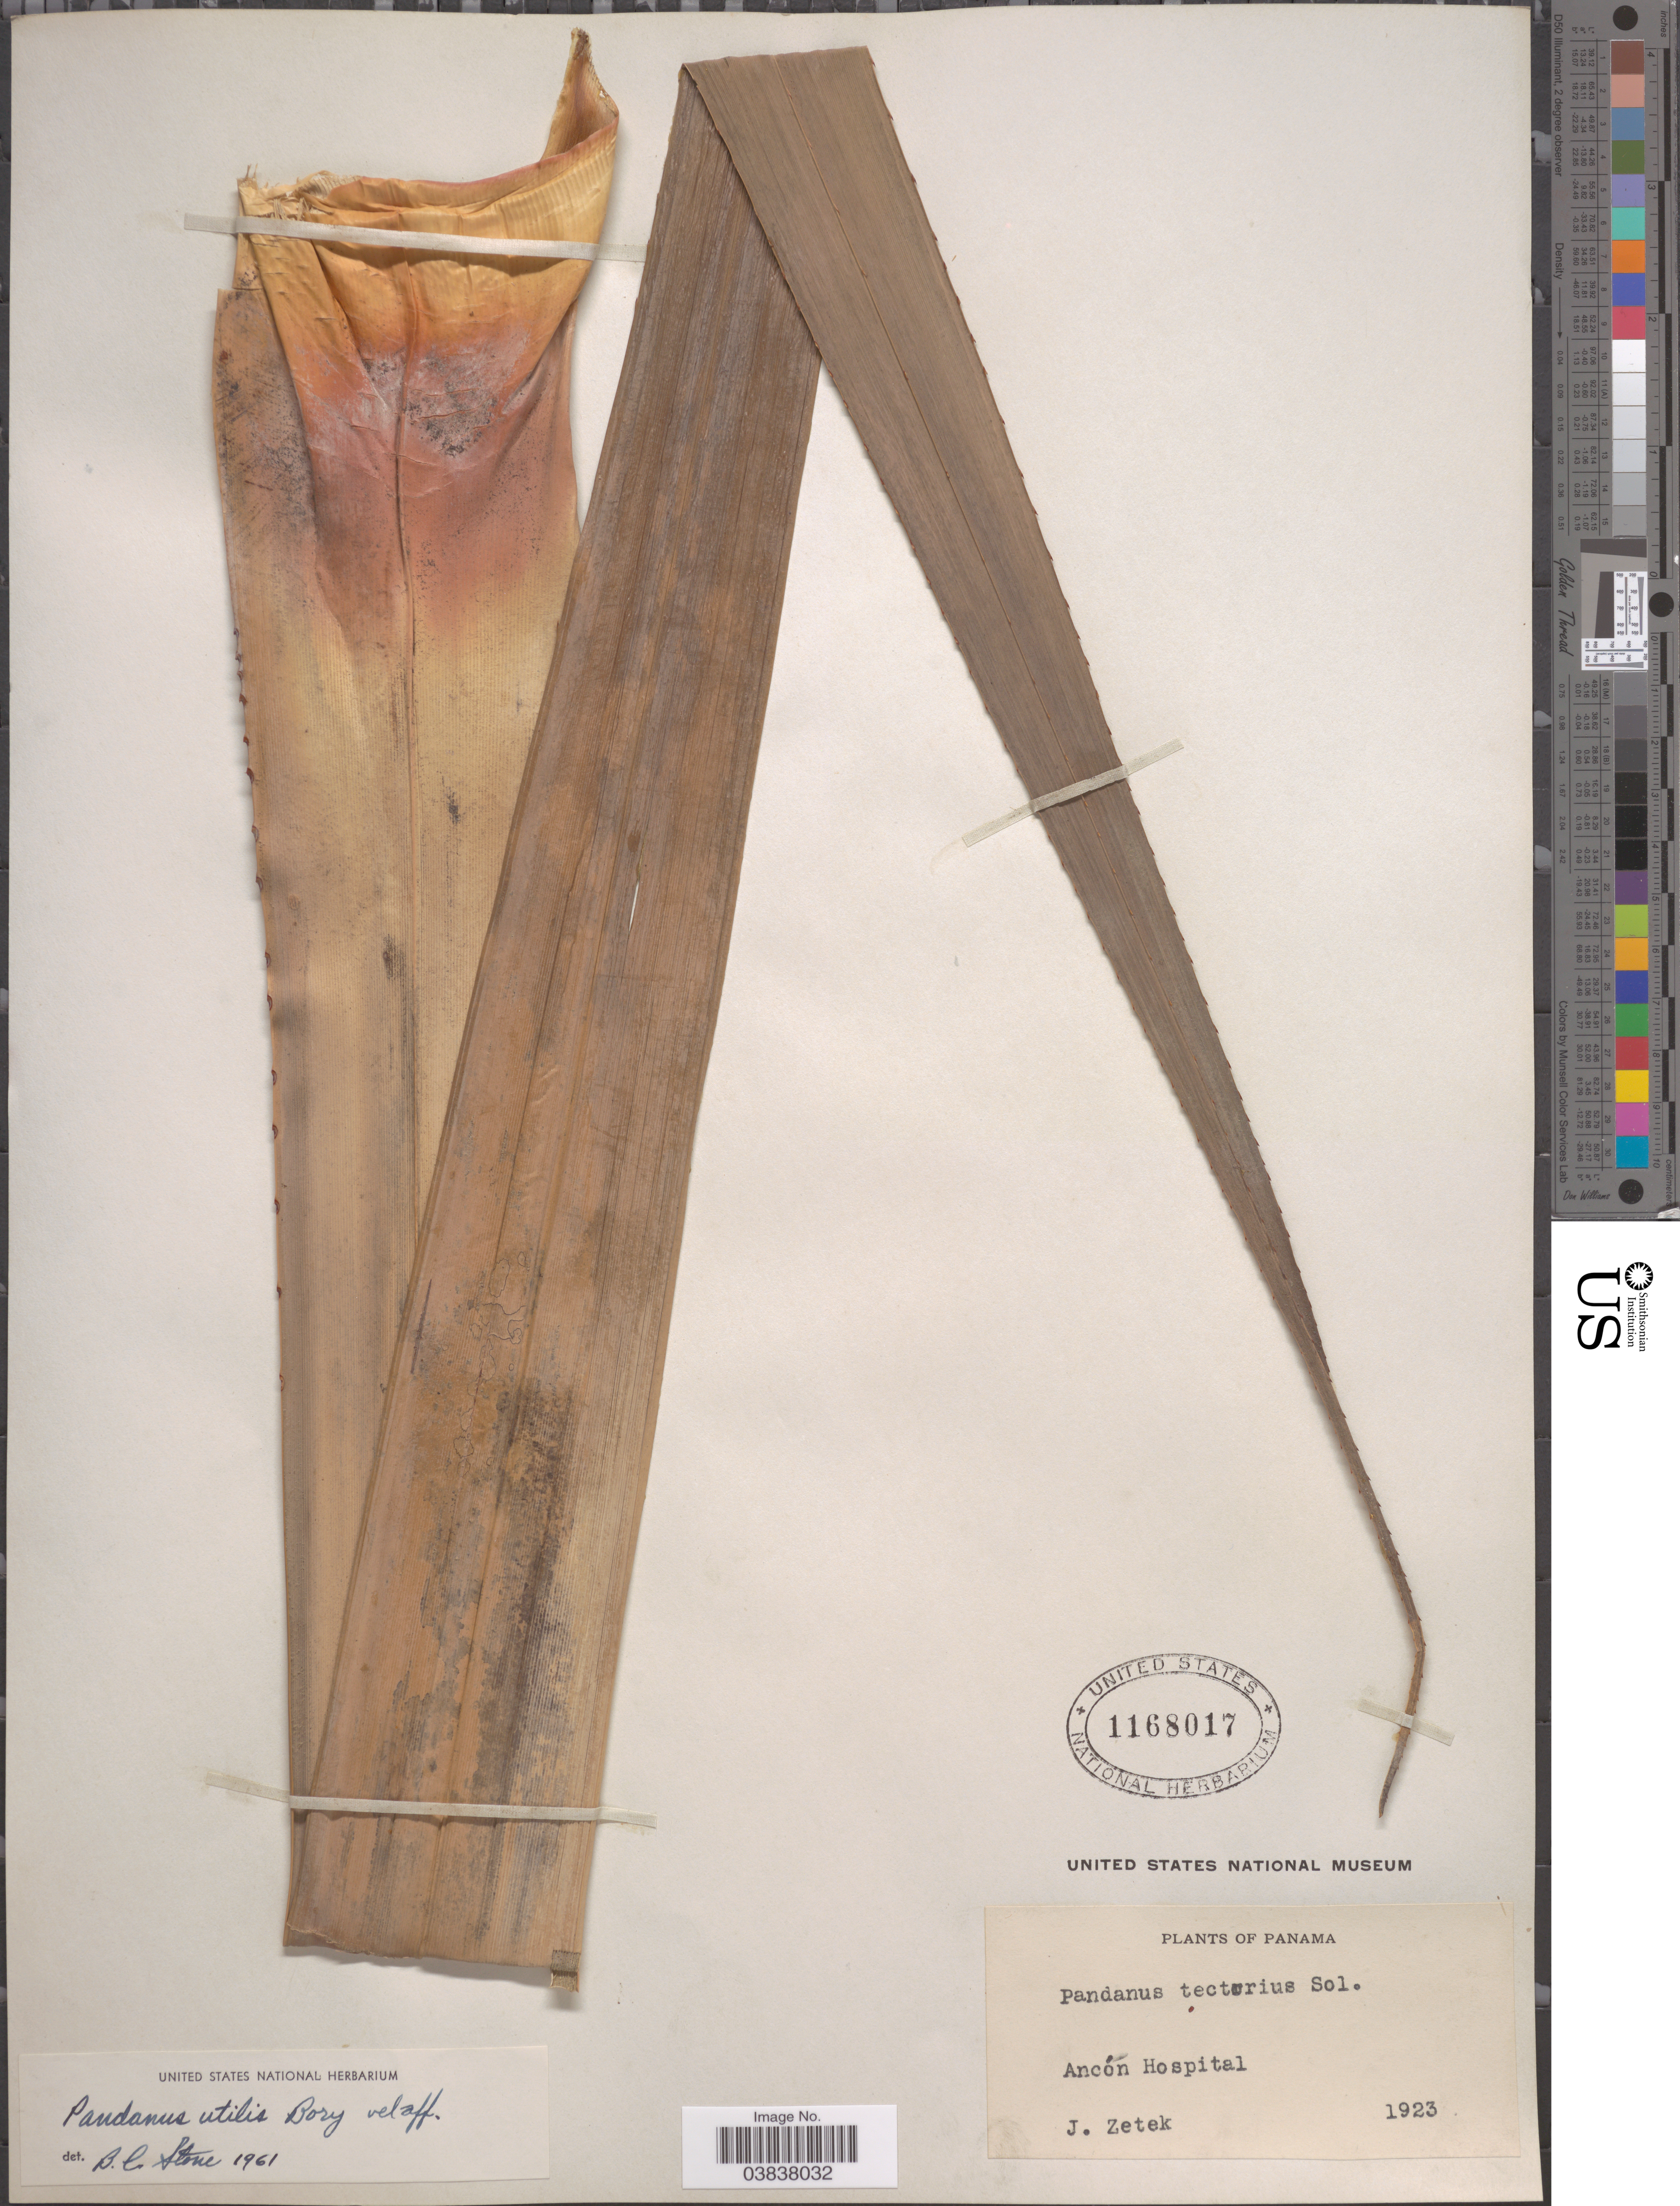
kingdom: Plantae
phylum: Tracheophyta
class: Liliopsida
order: Pandanales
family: Pandanaceae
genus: Pandanus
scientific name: Pandanus utilis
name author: Bory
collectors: J. Zetek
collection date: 1923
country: Panama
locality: Ancón Hospital.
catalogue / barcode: US 1168017